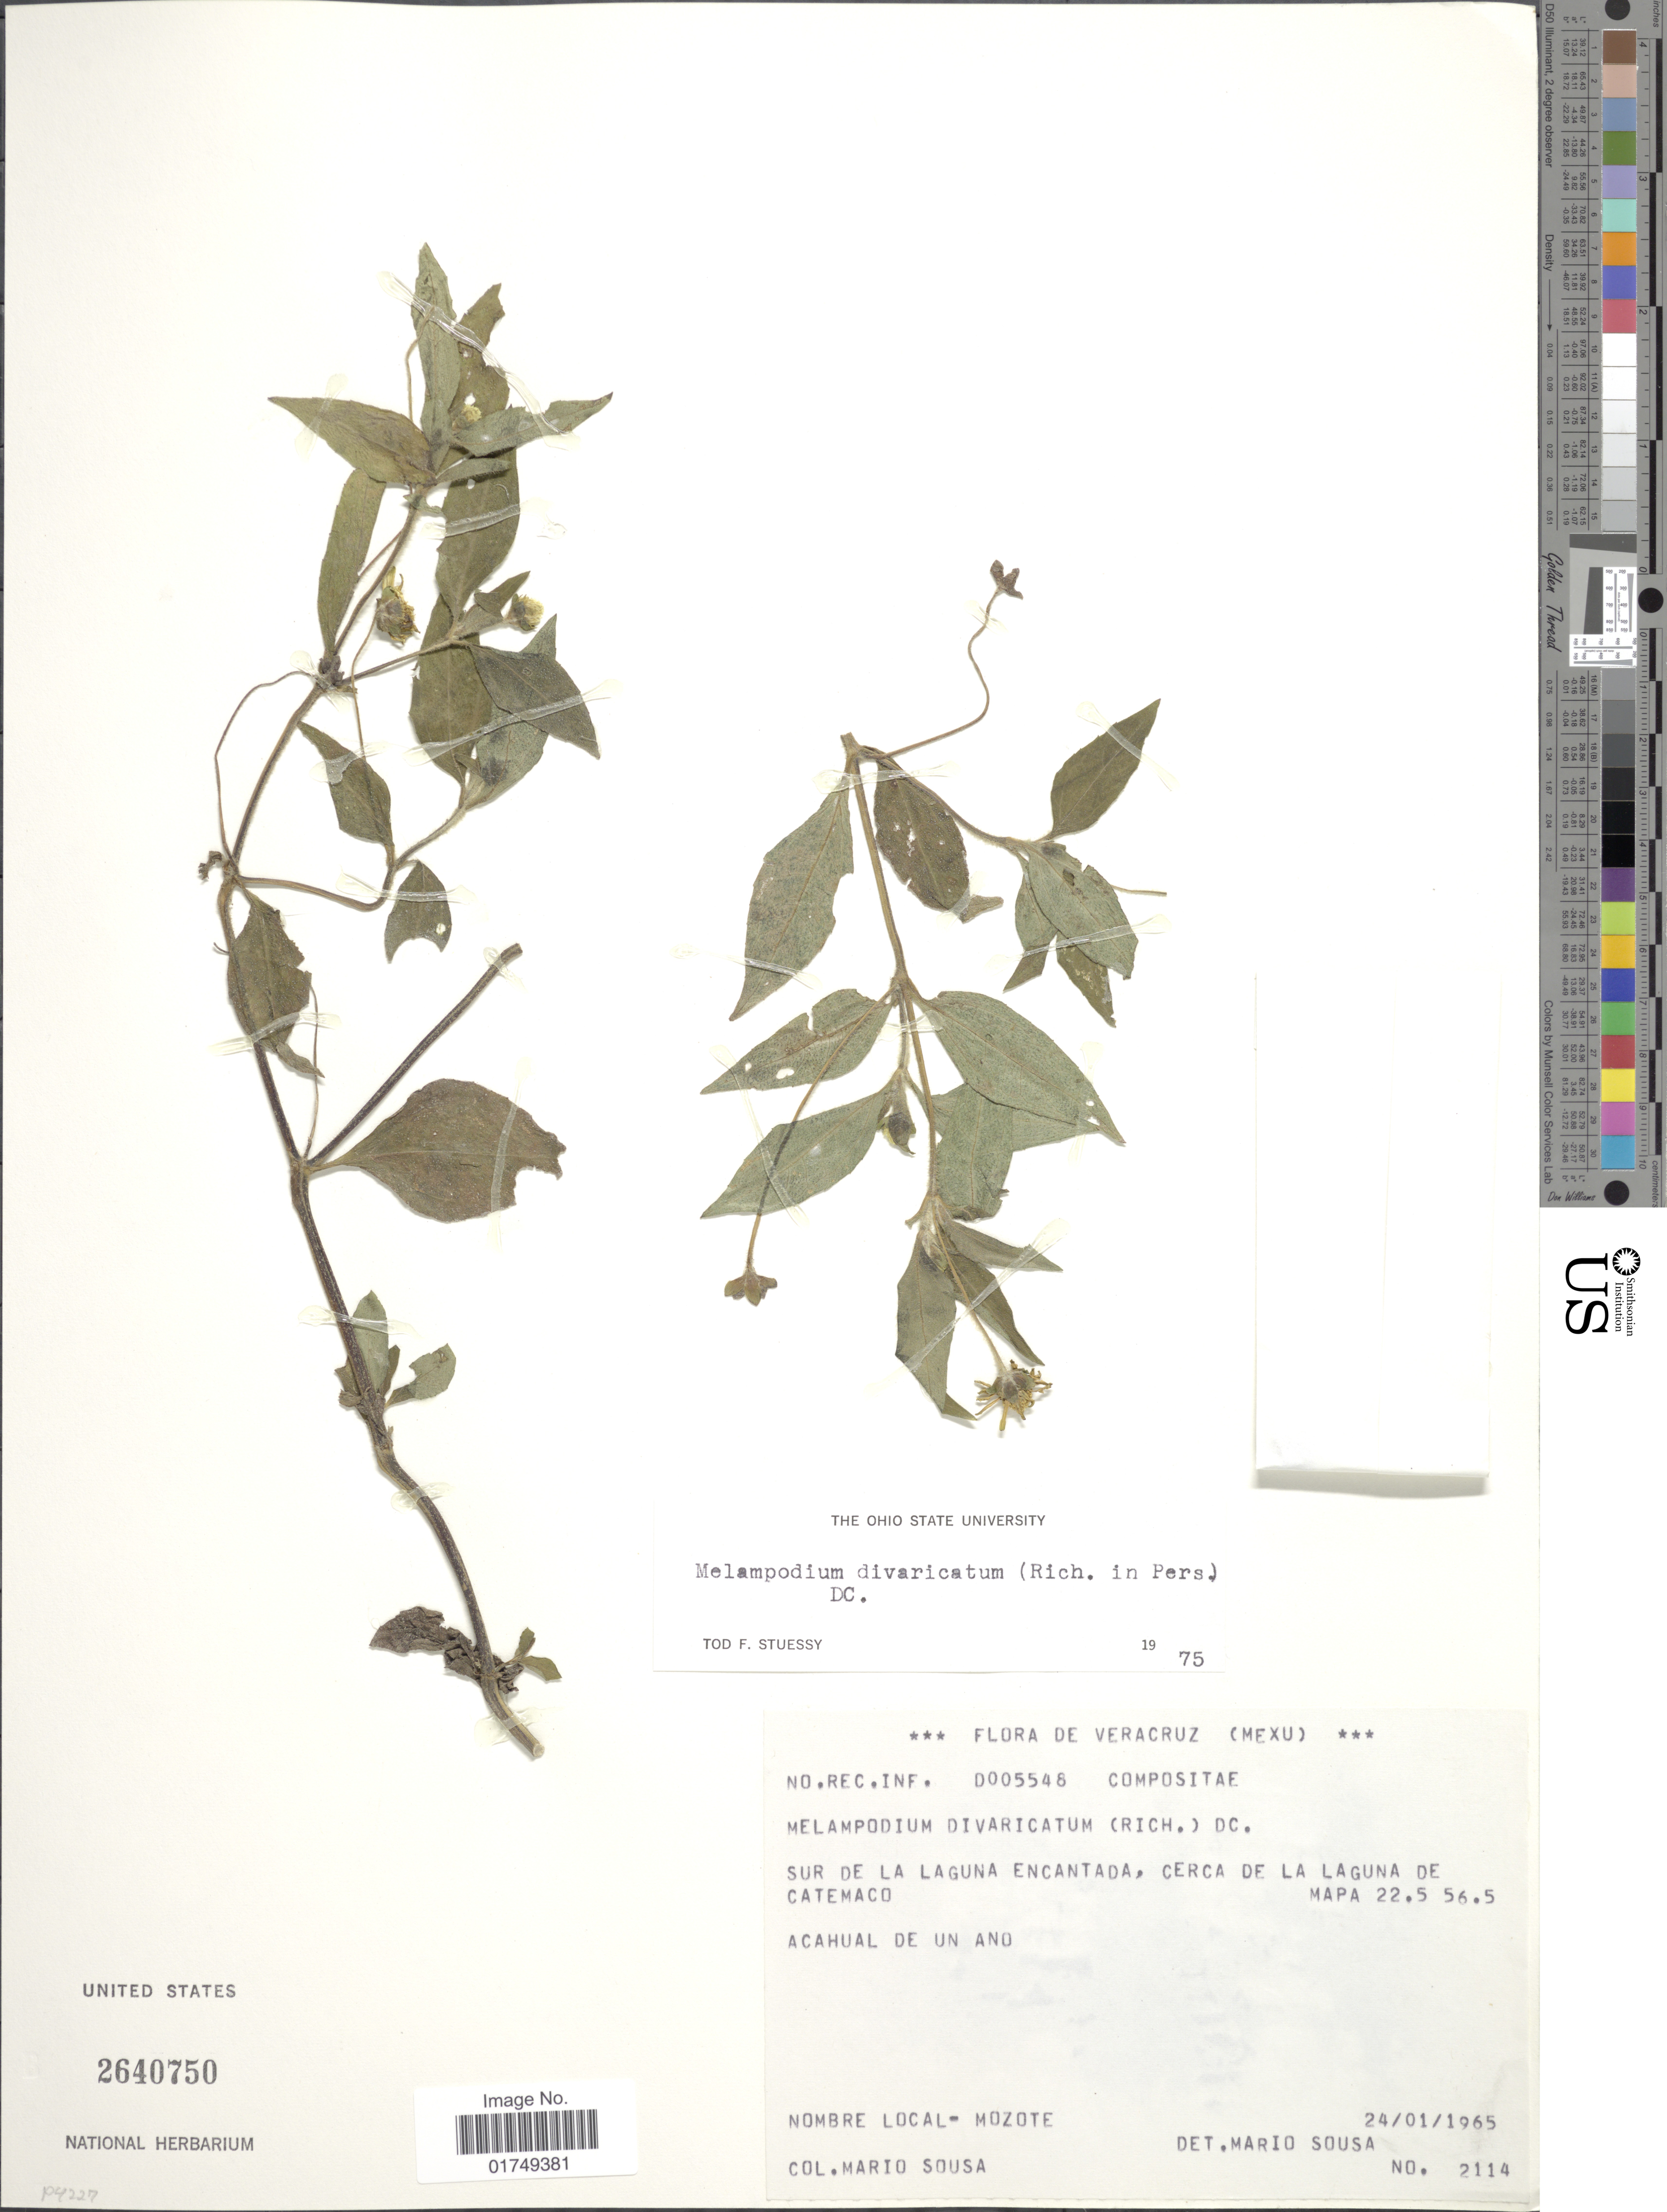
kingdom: Plantae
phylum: Tracheophyta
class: Magnoliopsida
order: Asterales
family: Asteraceae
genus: Melampodium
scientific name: Melampodium divaricatum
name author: (Rich.) DC.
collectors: M. Sousa S.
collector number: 2114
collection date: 1965-01-24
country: Mexico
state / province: Veracruz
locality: Veracruz (Mexu), Sur de la Laguna Encantada, cerca de la Laguna de Catemaco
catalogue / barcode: US 2640750